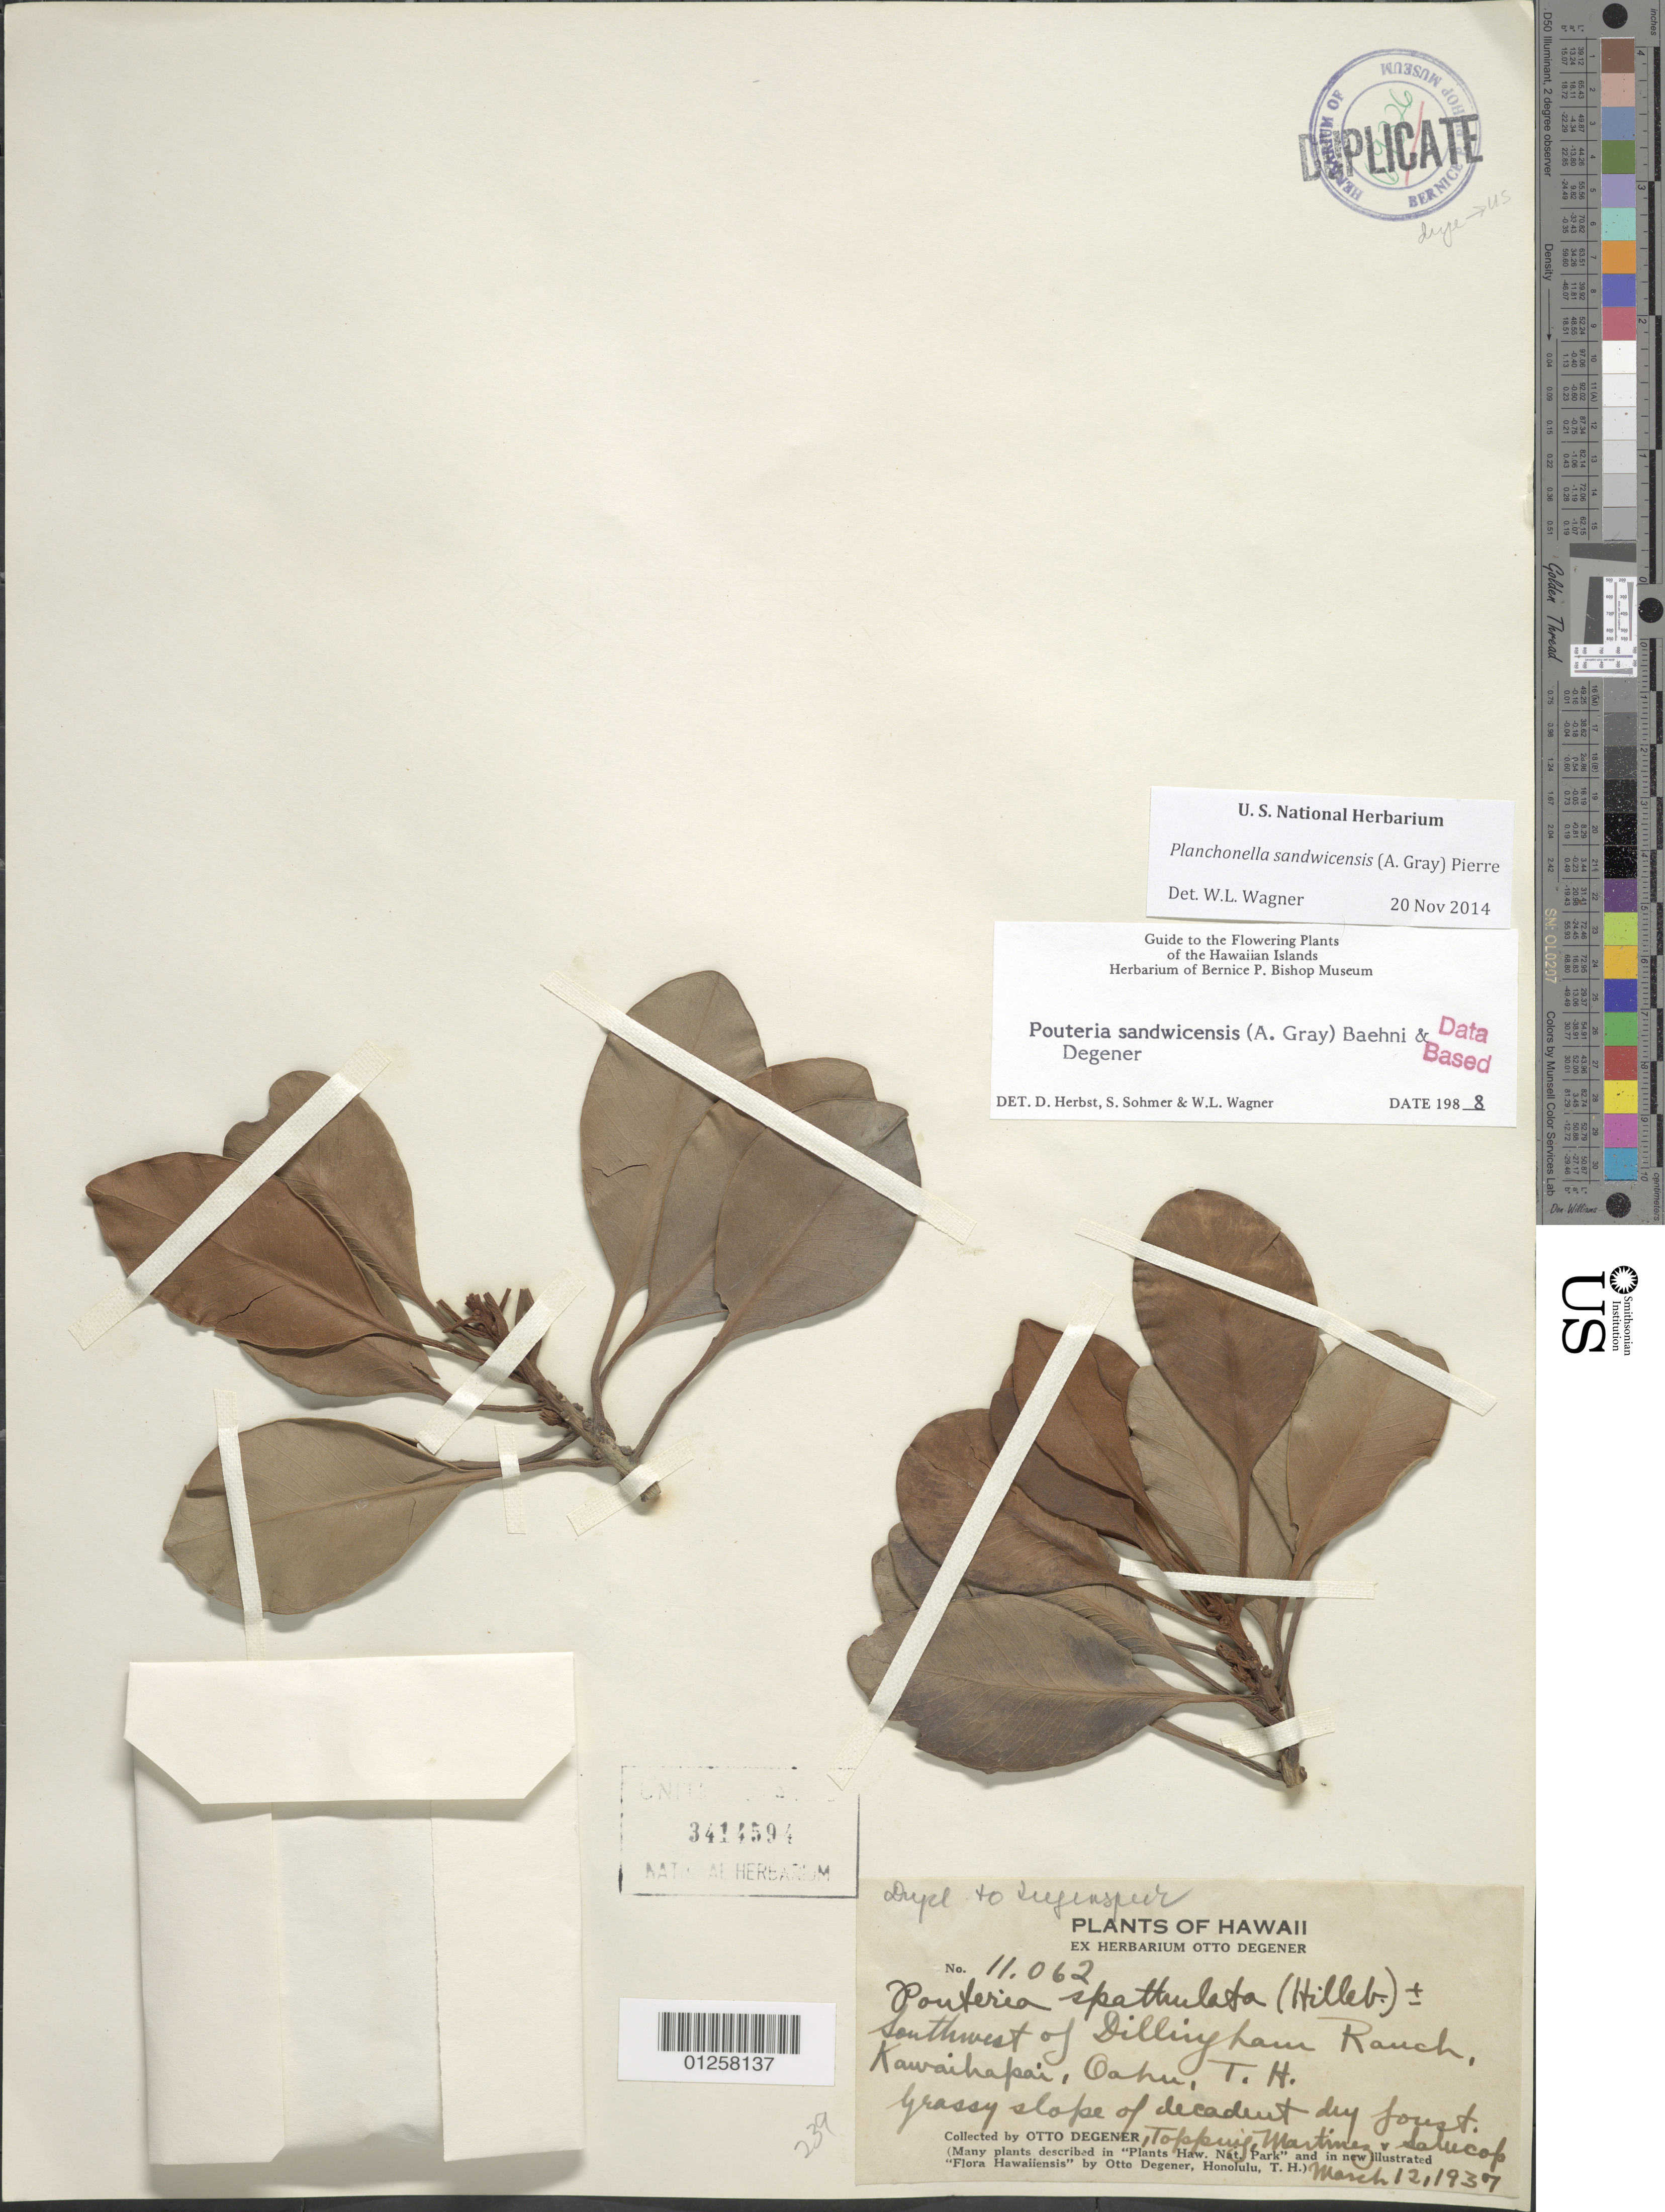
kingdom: Plantae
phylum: Tracheophyta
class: Magnoliopsida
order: Ericales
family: Sapotaceae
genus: Planchonella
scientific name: Planchonella spathulata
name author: (Hillebr.) Pierre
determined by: Wagner, W. L., (BOT), Smithsonian Institution - National Museum of Natural History (UNITED STATES)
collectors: O. Degener, D. L. Topping, Martin, -- & -- Salucop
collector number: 11062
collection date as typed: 12 Mar 1937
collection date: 1937-03-12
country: United States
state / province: Hawaii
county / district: Honolulu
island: Oahu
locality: SW of Dillingham Ranch, Kawaihapai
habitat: Grassy slope of decadent dry forest.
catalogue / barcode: US 3414594